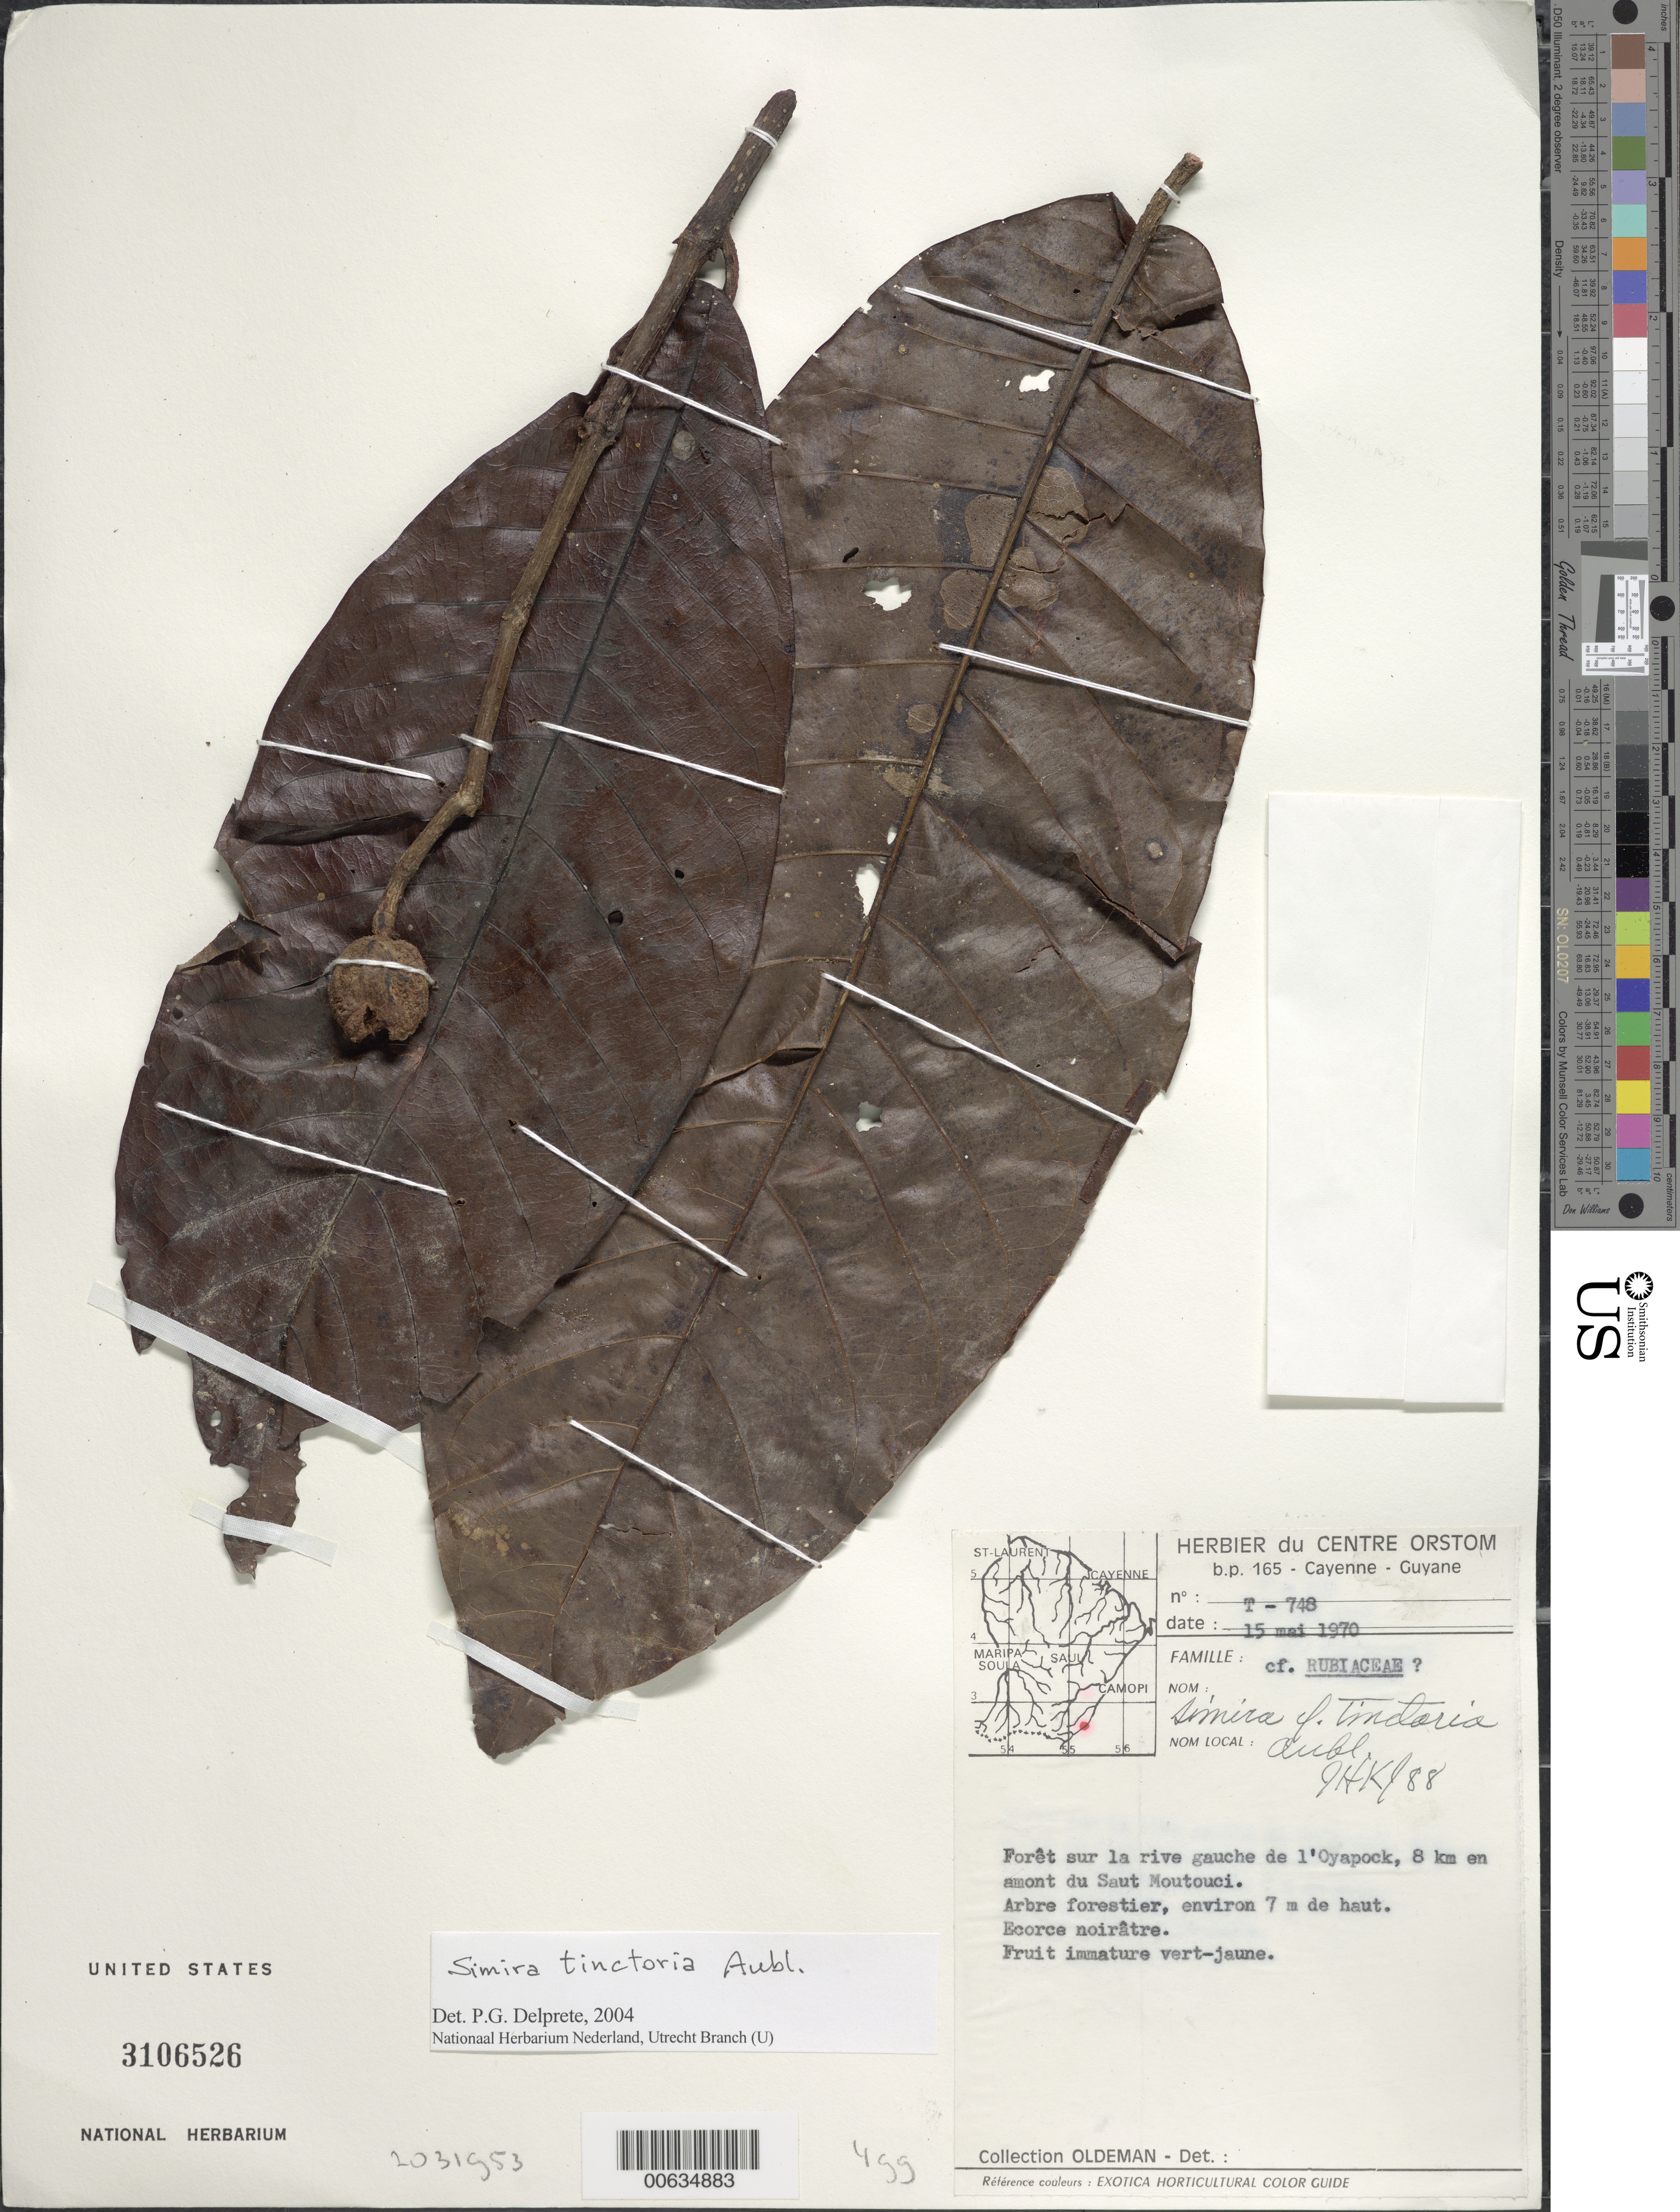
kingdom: Plantae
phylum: Tracheophyta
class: Magnoliopsida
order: Gentianales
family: Rubiaceae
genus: Simira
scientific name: Simira rubescens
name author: (Benth.) Bremek. ex Steyerm.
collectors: -- Oldeman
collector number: T-748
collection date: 1970-05-15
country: French Guiana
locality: Foret sur la rive gauche de l'Oyapock, 8 km en amont du Saut Moutouci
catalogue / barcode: US 3106526